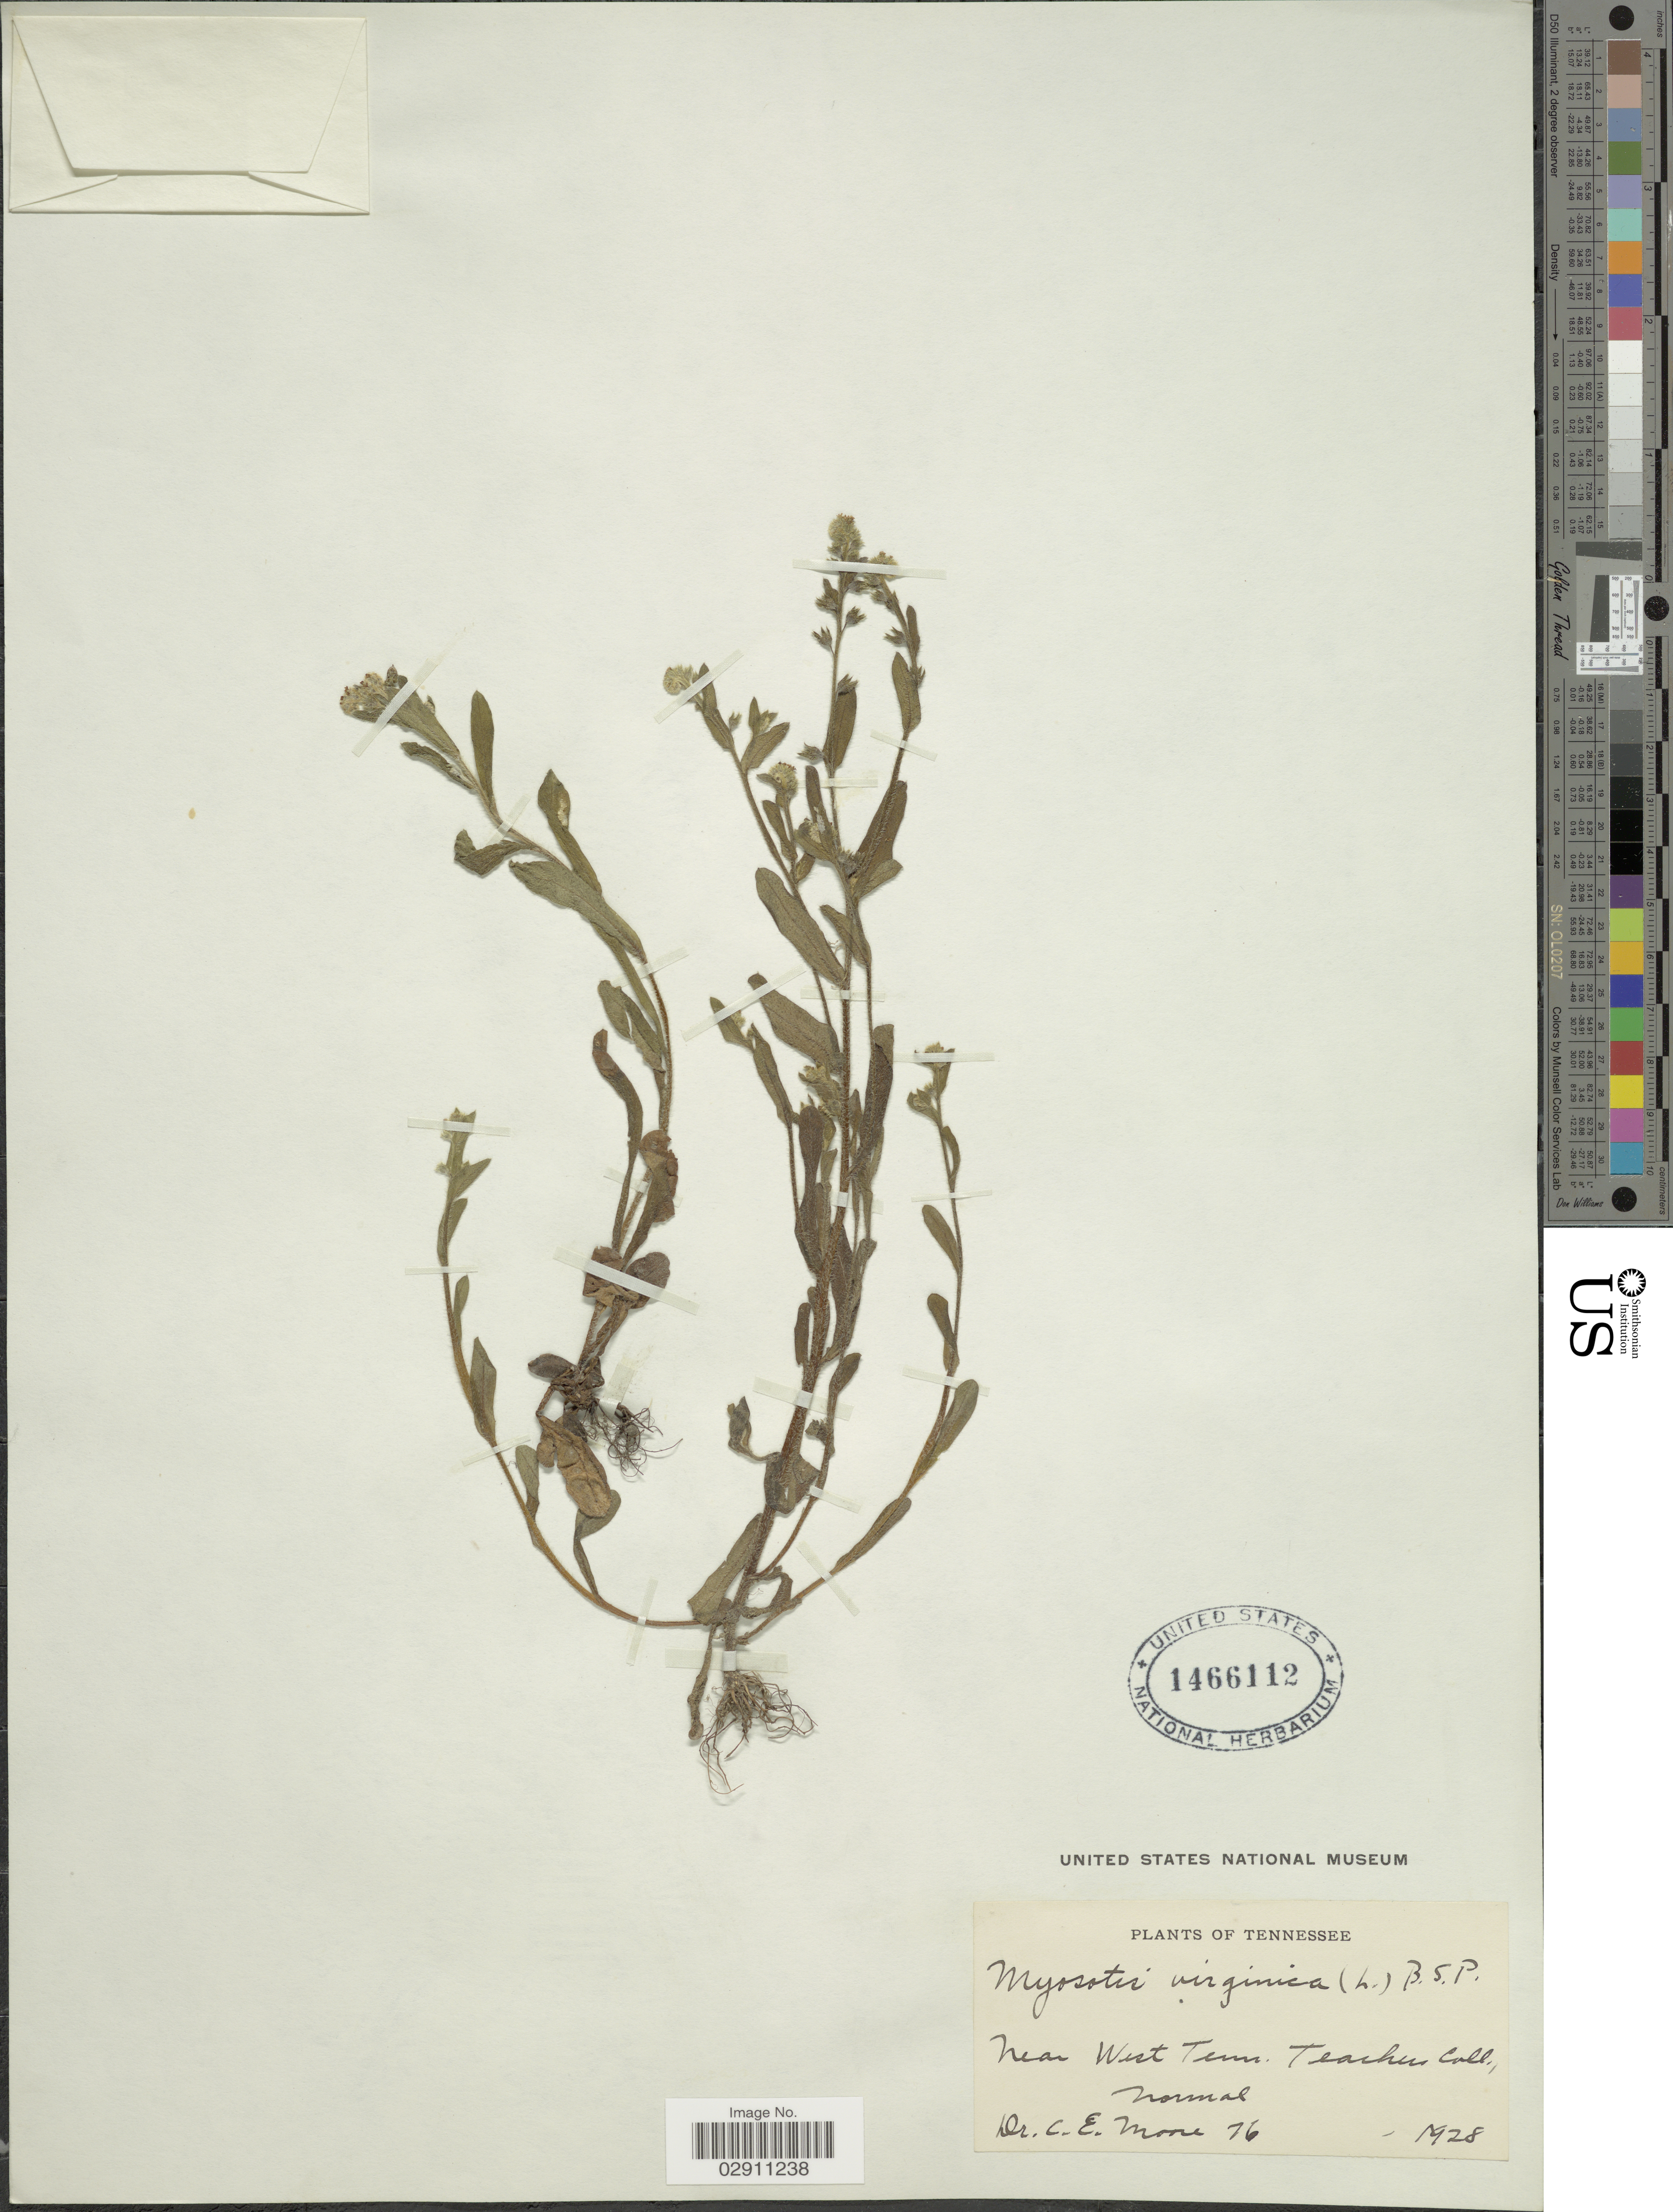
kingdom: Plantae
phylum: Tracheophyta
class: Magnoliopsida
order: Boraginales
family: Boraginaceae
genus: Myosotis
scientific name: Myosotis verna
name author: Nutt.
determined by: Goldman, Doug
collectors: C. Moore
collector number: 76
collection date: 1928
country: United States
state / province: Tennessee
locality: Near west Tenn. Teachers Coll., Normal.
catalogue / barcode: US 1466112